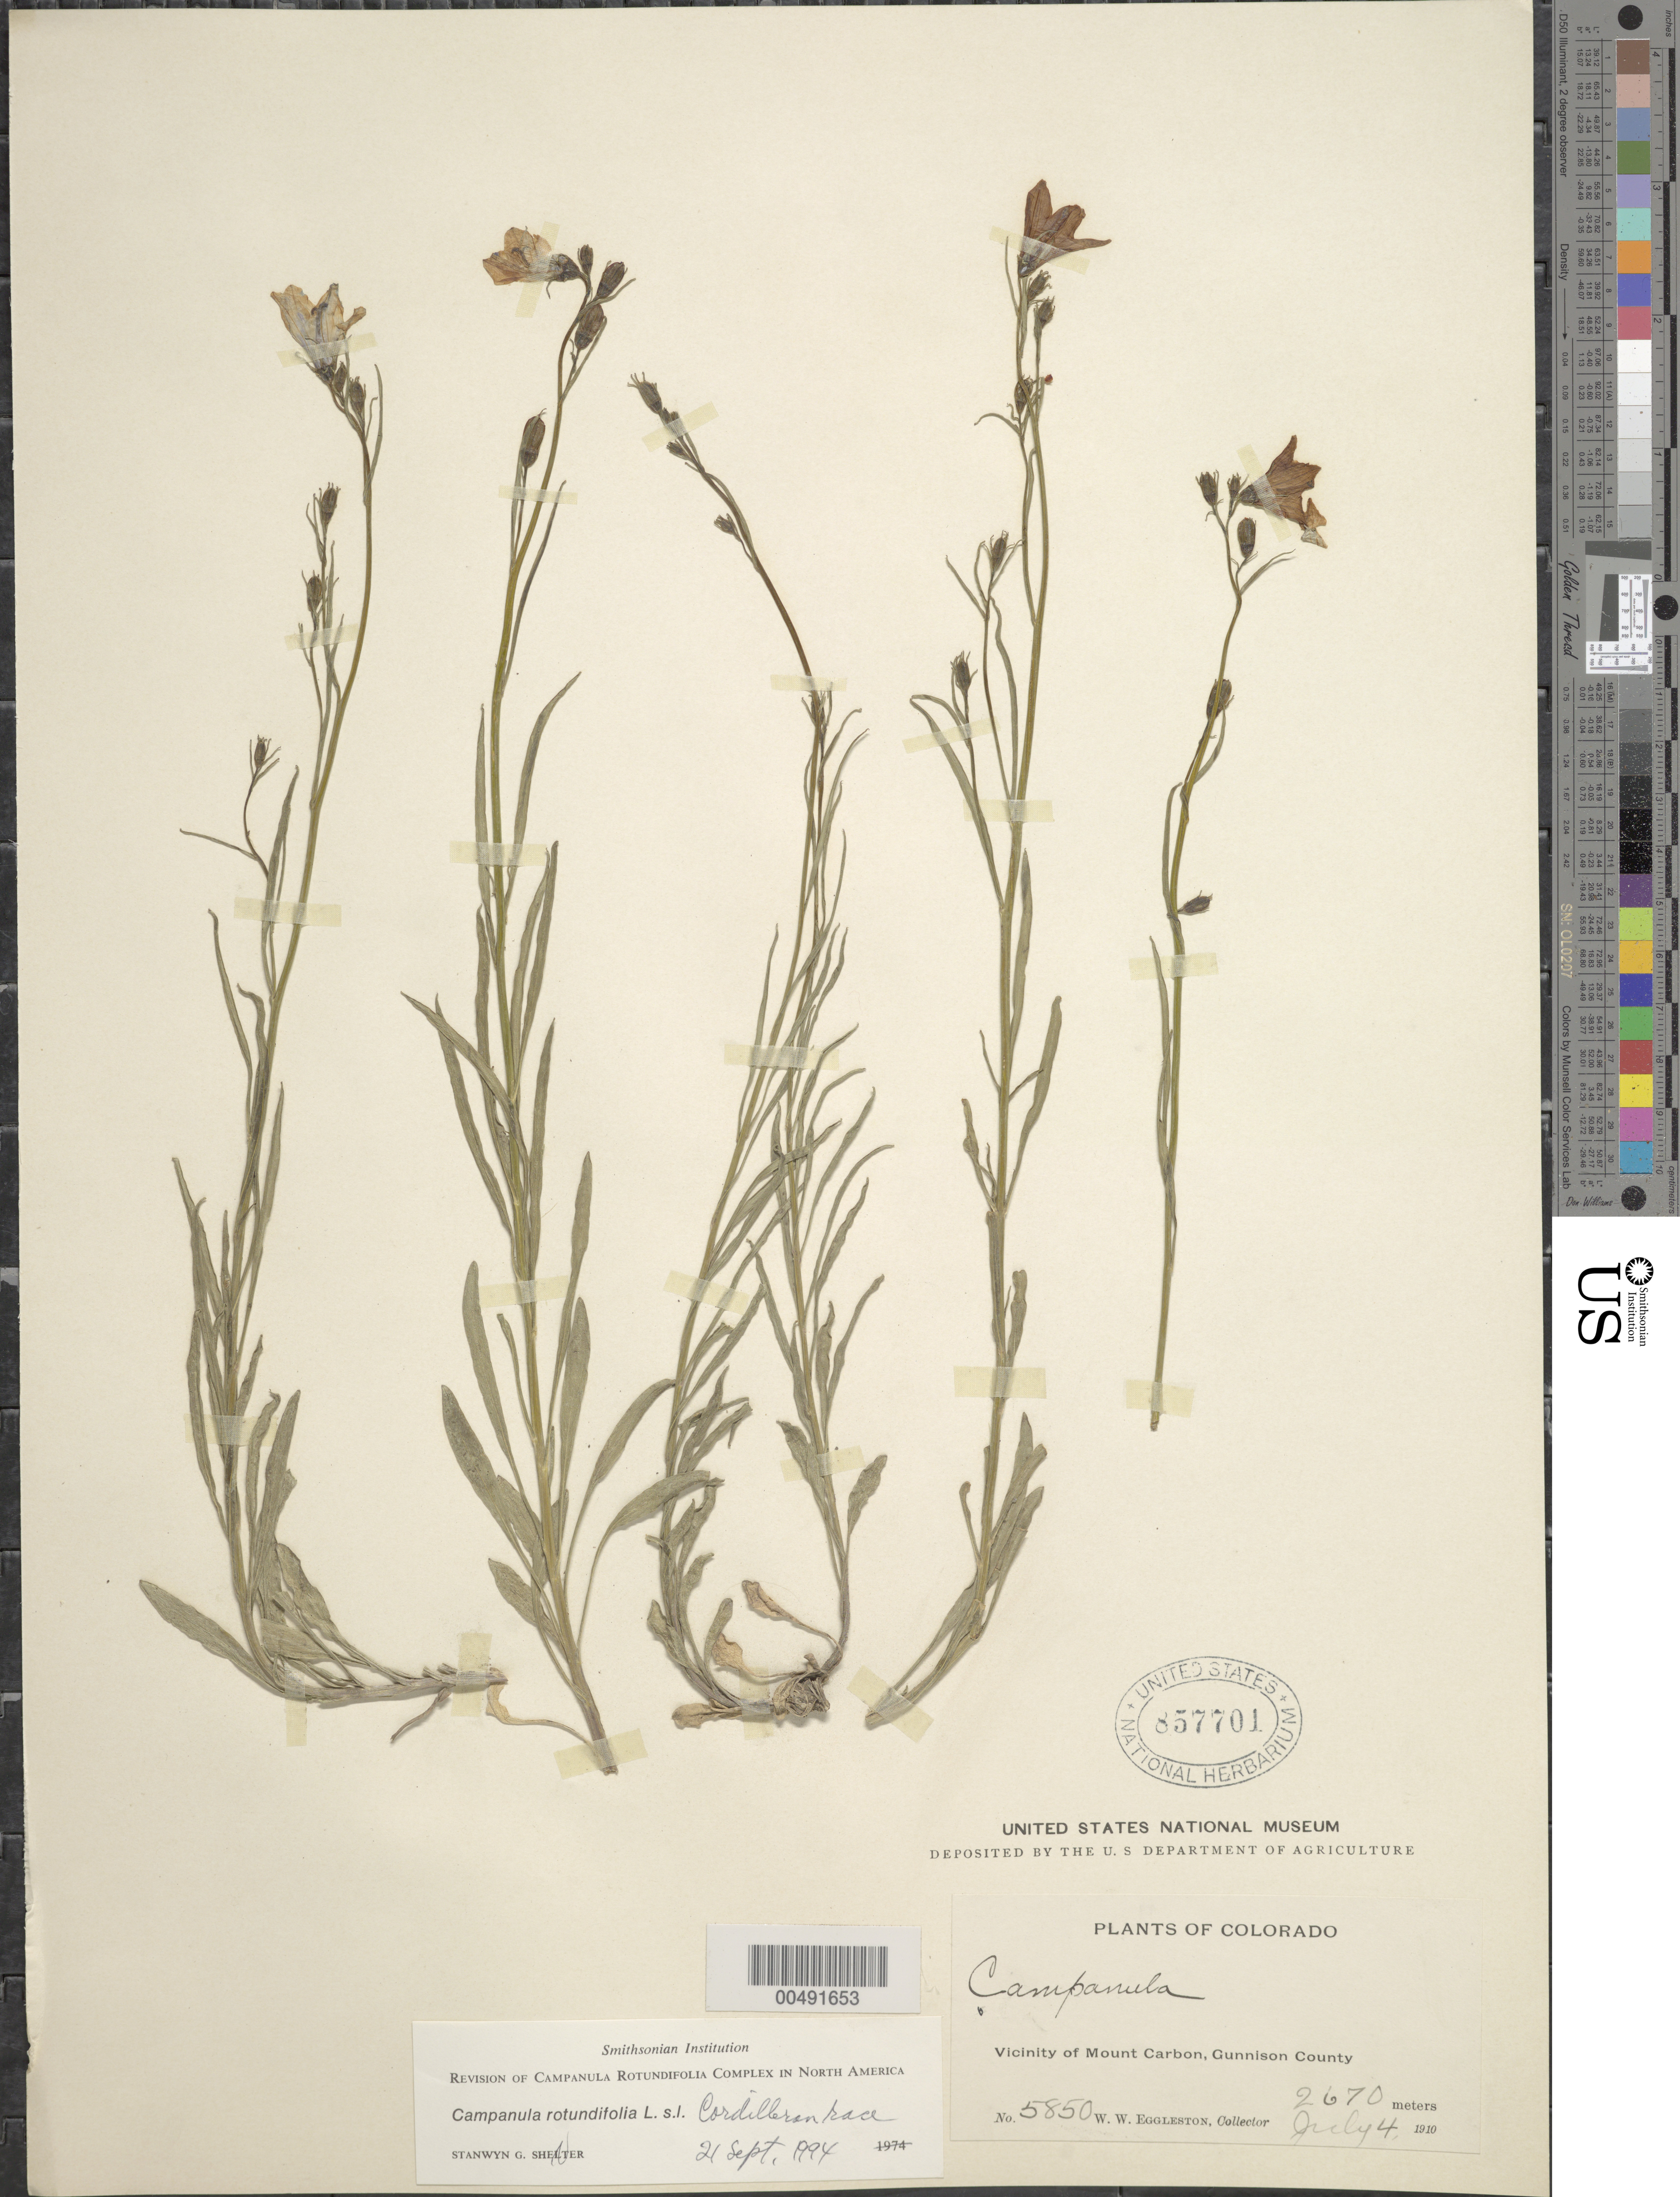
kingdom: Plantae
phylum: Tracheophyta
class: Magnoliopsida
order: Asterales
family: Campanulaceae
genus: Campanula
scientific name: Campanula rotundifolia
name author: L.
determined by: Shetler, Stanwyn G., (US), NMNH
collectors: W. W. Eggleston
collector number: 5850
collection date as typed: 04 Jul 1910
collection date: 1910-07-04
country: United States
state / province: Colorado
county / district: Gunnison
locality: vicinity of Mount Carbon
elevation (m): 2670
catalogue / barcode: US 857701